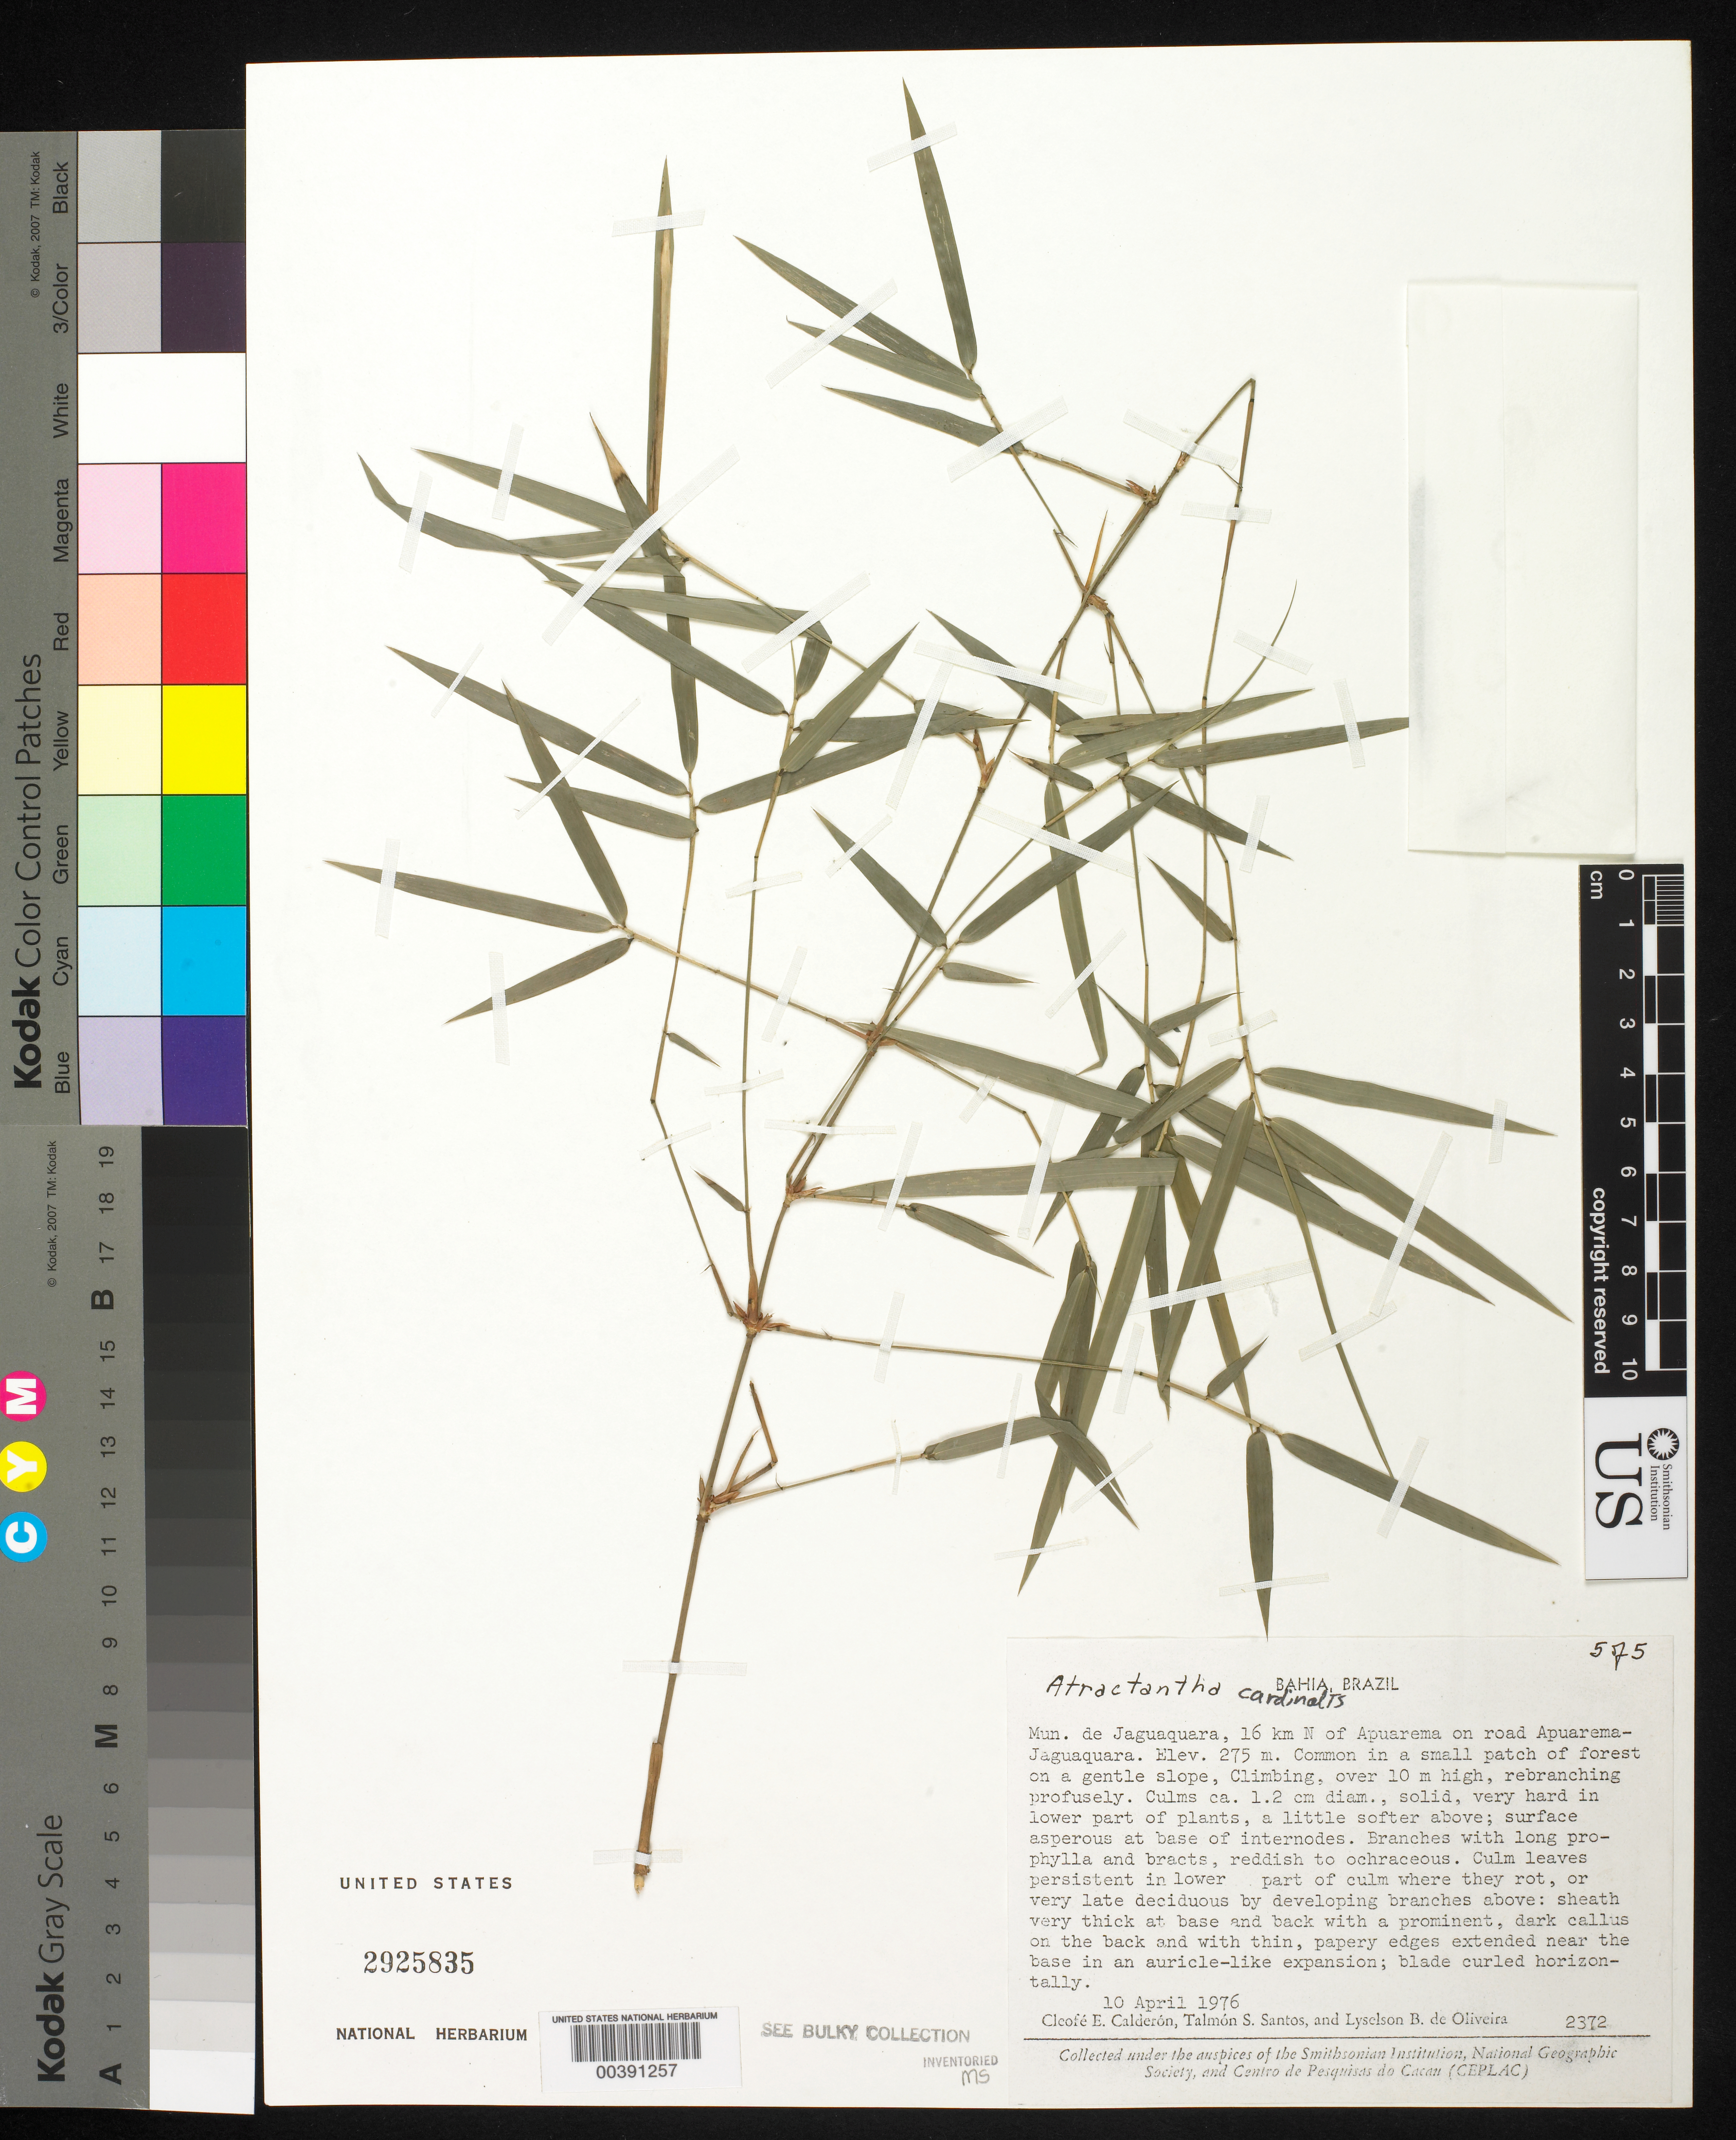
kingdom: Plantae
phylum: Tracheophyta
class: Liliopsida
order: Poales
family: Poaceae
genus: Atractantha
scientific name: Atractantha cardinalis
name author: Judz.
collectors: C. E. Calderón, T. S. Santos & L. de Oliveira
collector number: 2372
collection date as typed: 10 Apr 1976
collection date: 1976-04-10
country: Brazil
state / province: Bahia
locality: Jaguaquara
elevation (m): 275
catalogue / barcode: US 2925835